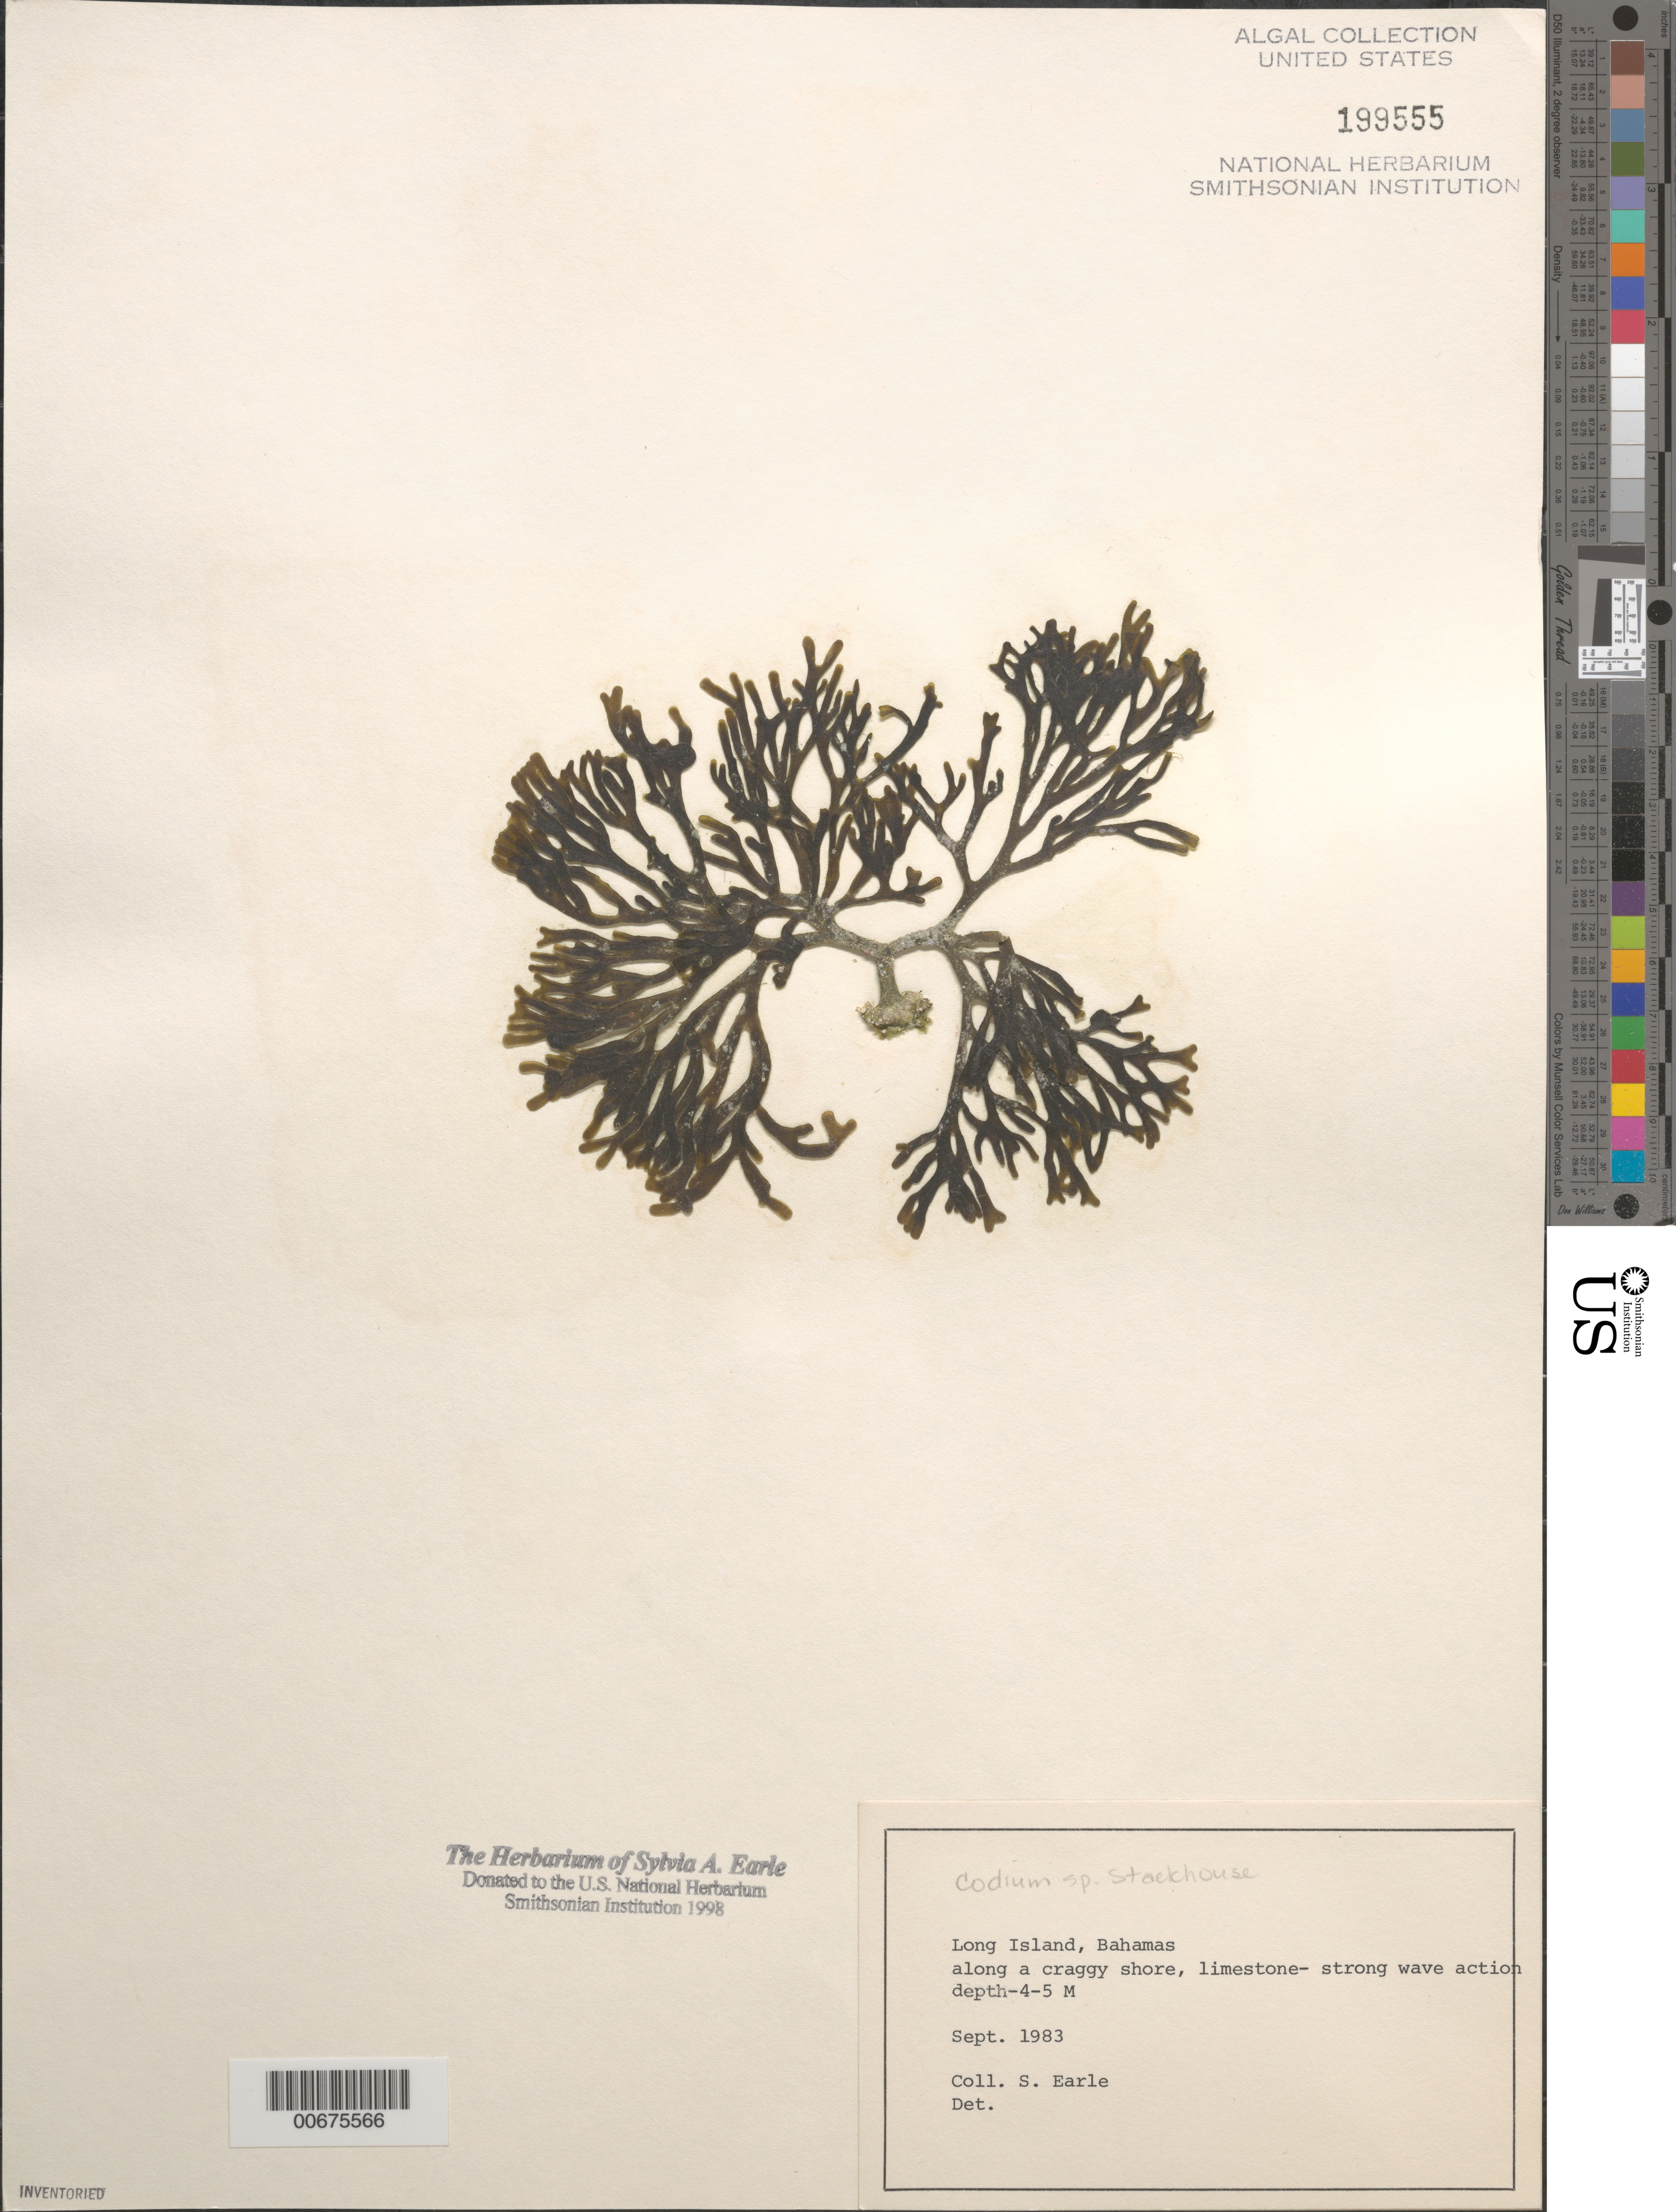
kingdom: Plantae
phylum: Chlorophyta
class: Ulvophyceae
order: Bryopsidales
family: Codiaceae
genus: Codium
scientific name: Codium sp.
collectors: S. A. Earle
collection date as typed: Sep 1983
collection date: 1983-09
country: Bahamas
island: Long Island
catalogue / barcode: US 199555